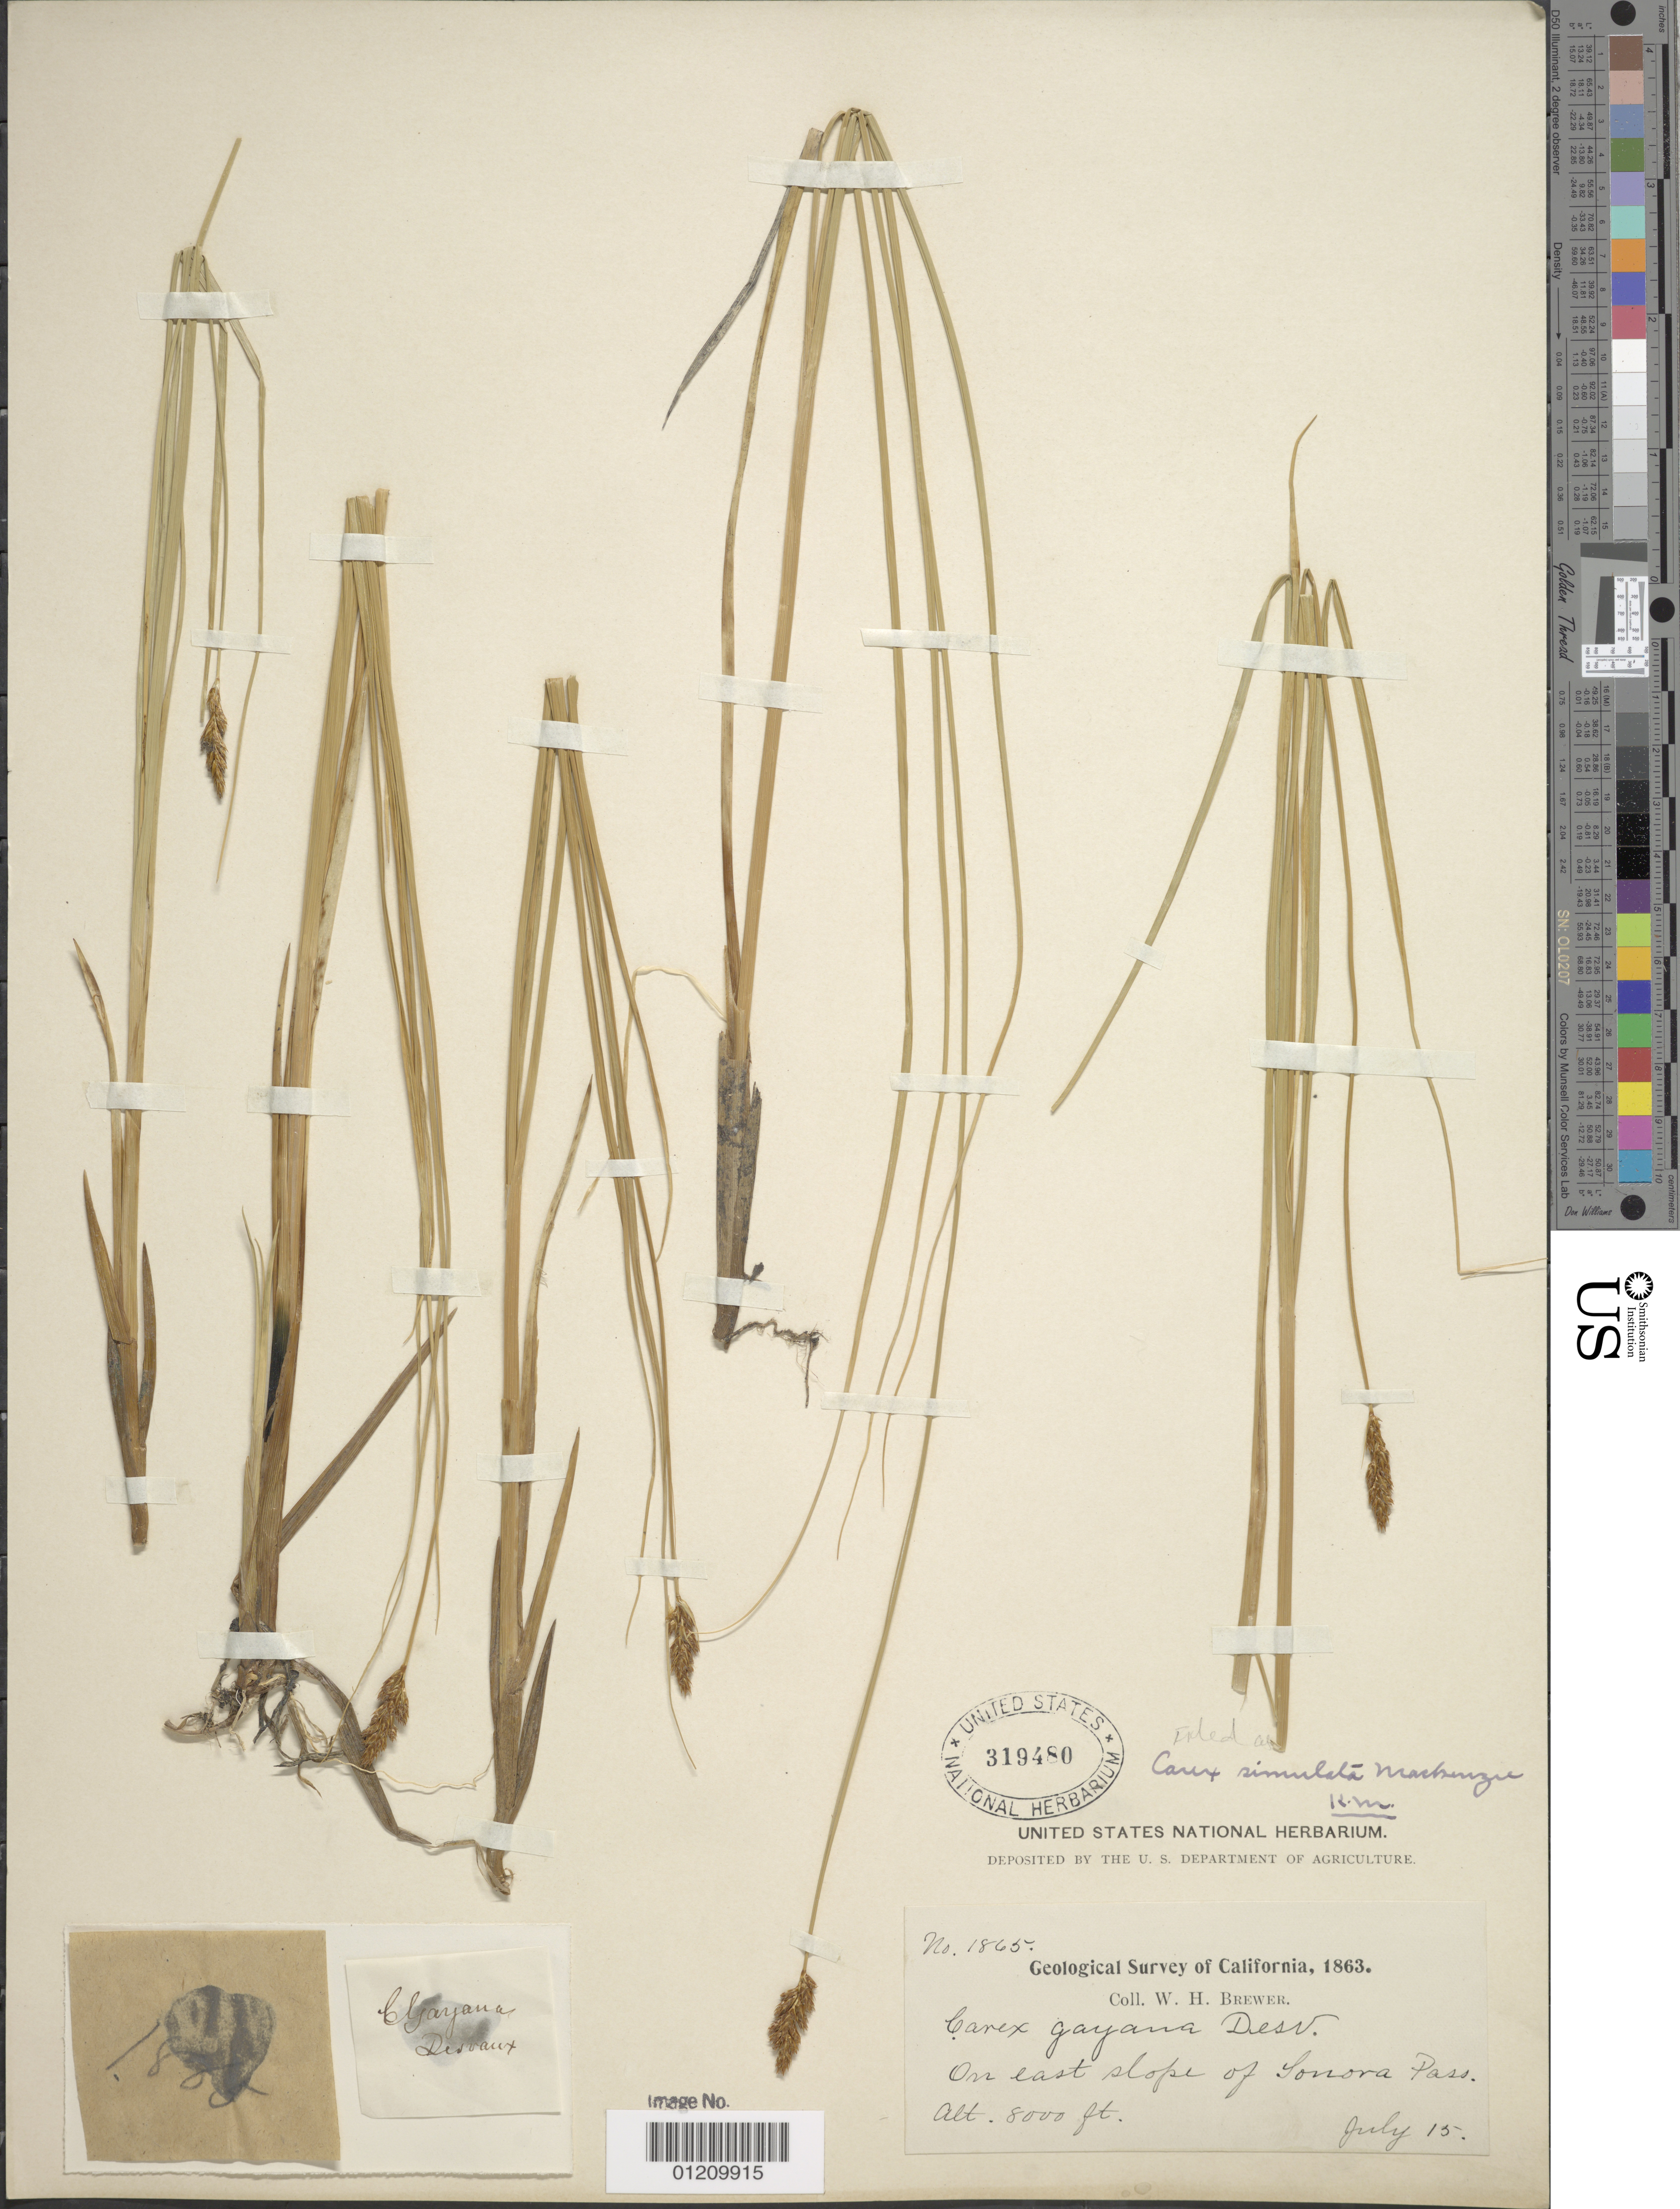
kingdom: Plantae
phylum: Tracheophyta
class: Liliopsida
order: Poales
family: Cyperaceae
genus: Carex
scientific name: Carex simulata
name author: Mack.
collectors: W. H. Brewer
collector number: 1865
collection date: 1863-07-15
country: United States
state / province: California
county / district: Mono/Tuolumne/Alpine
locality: East slope of Sonora Pass.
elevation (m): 2438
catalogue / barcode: US 319480